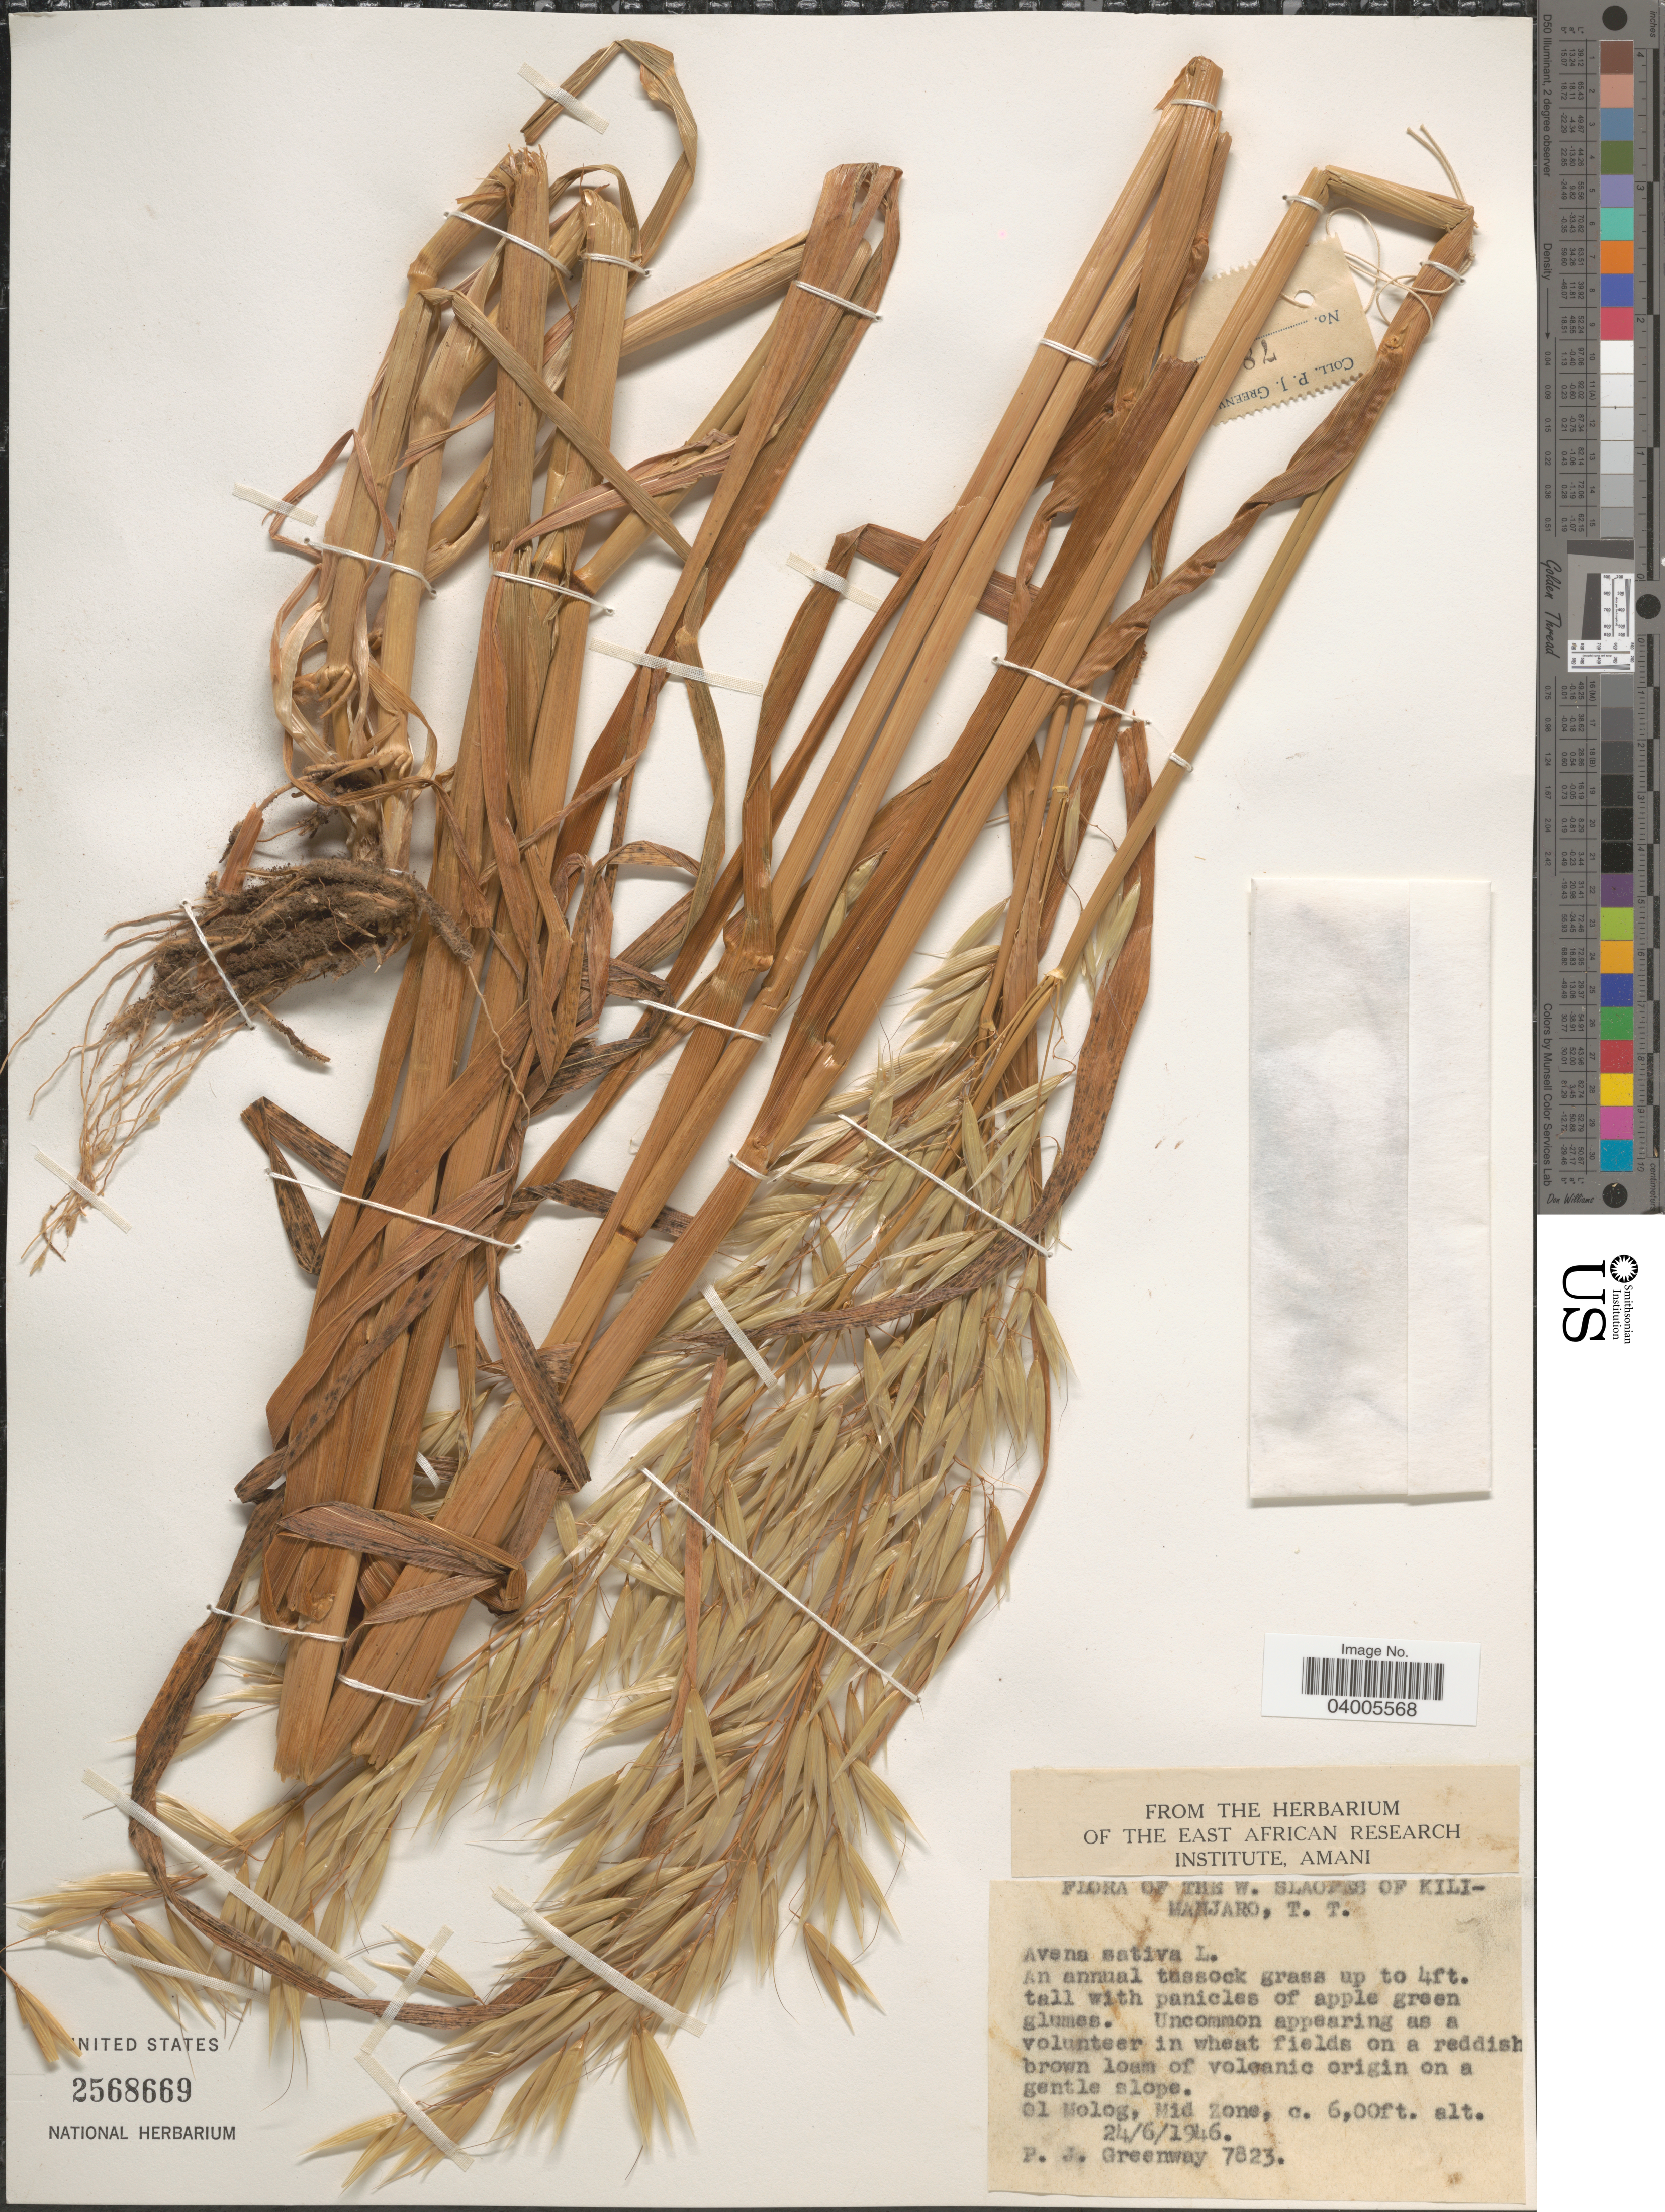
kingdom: Plantae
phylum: Tracheophyta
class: Liliopsida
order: Poales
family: Poaceae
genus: Avena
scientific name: Avena sativa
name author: L.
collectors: P. J. Greenway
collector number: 7823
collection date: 1946-06-24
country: Tanzania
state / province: Kilimanjaro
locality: The W. Slaopes of Kilimanjaro, T. T. Ol Molog, Mid Zone.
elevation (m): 183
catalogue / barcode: US 2568669